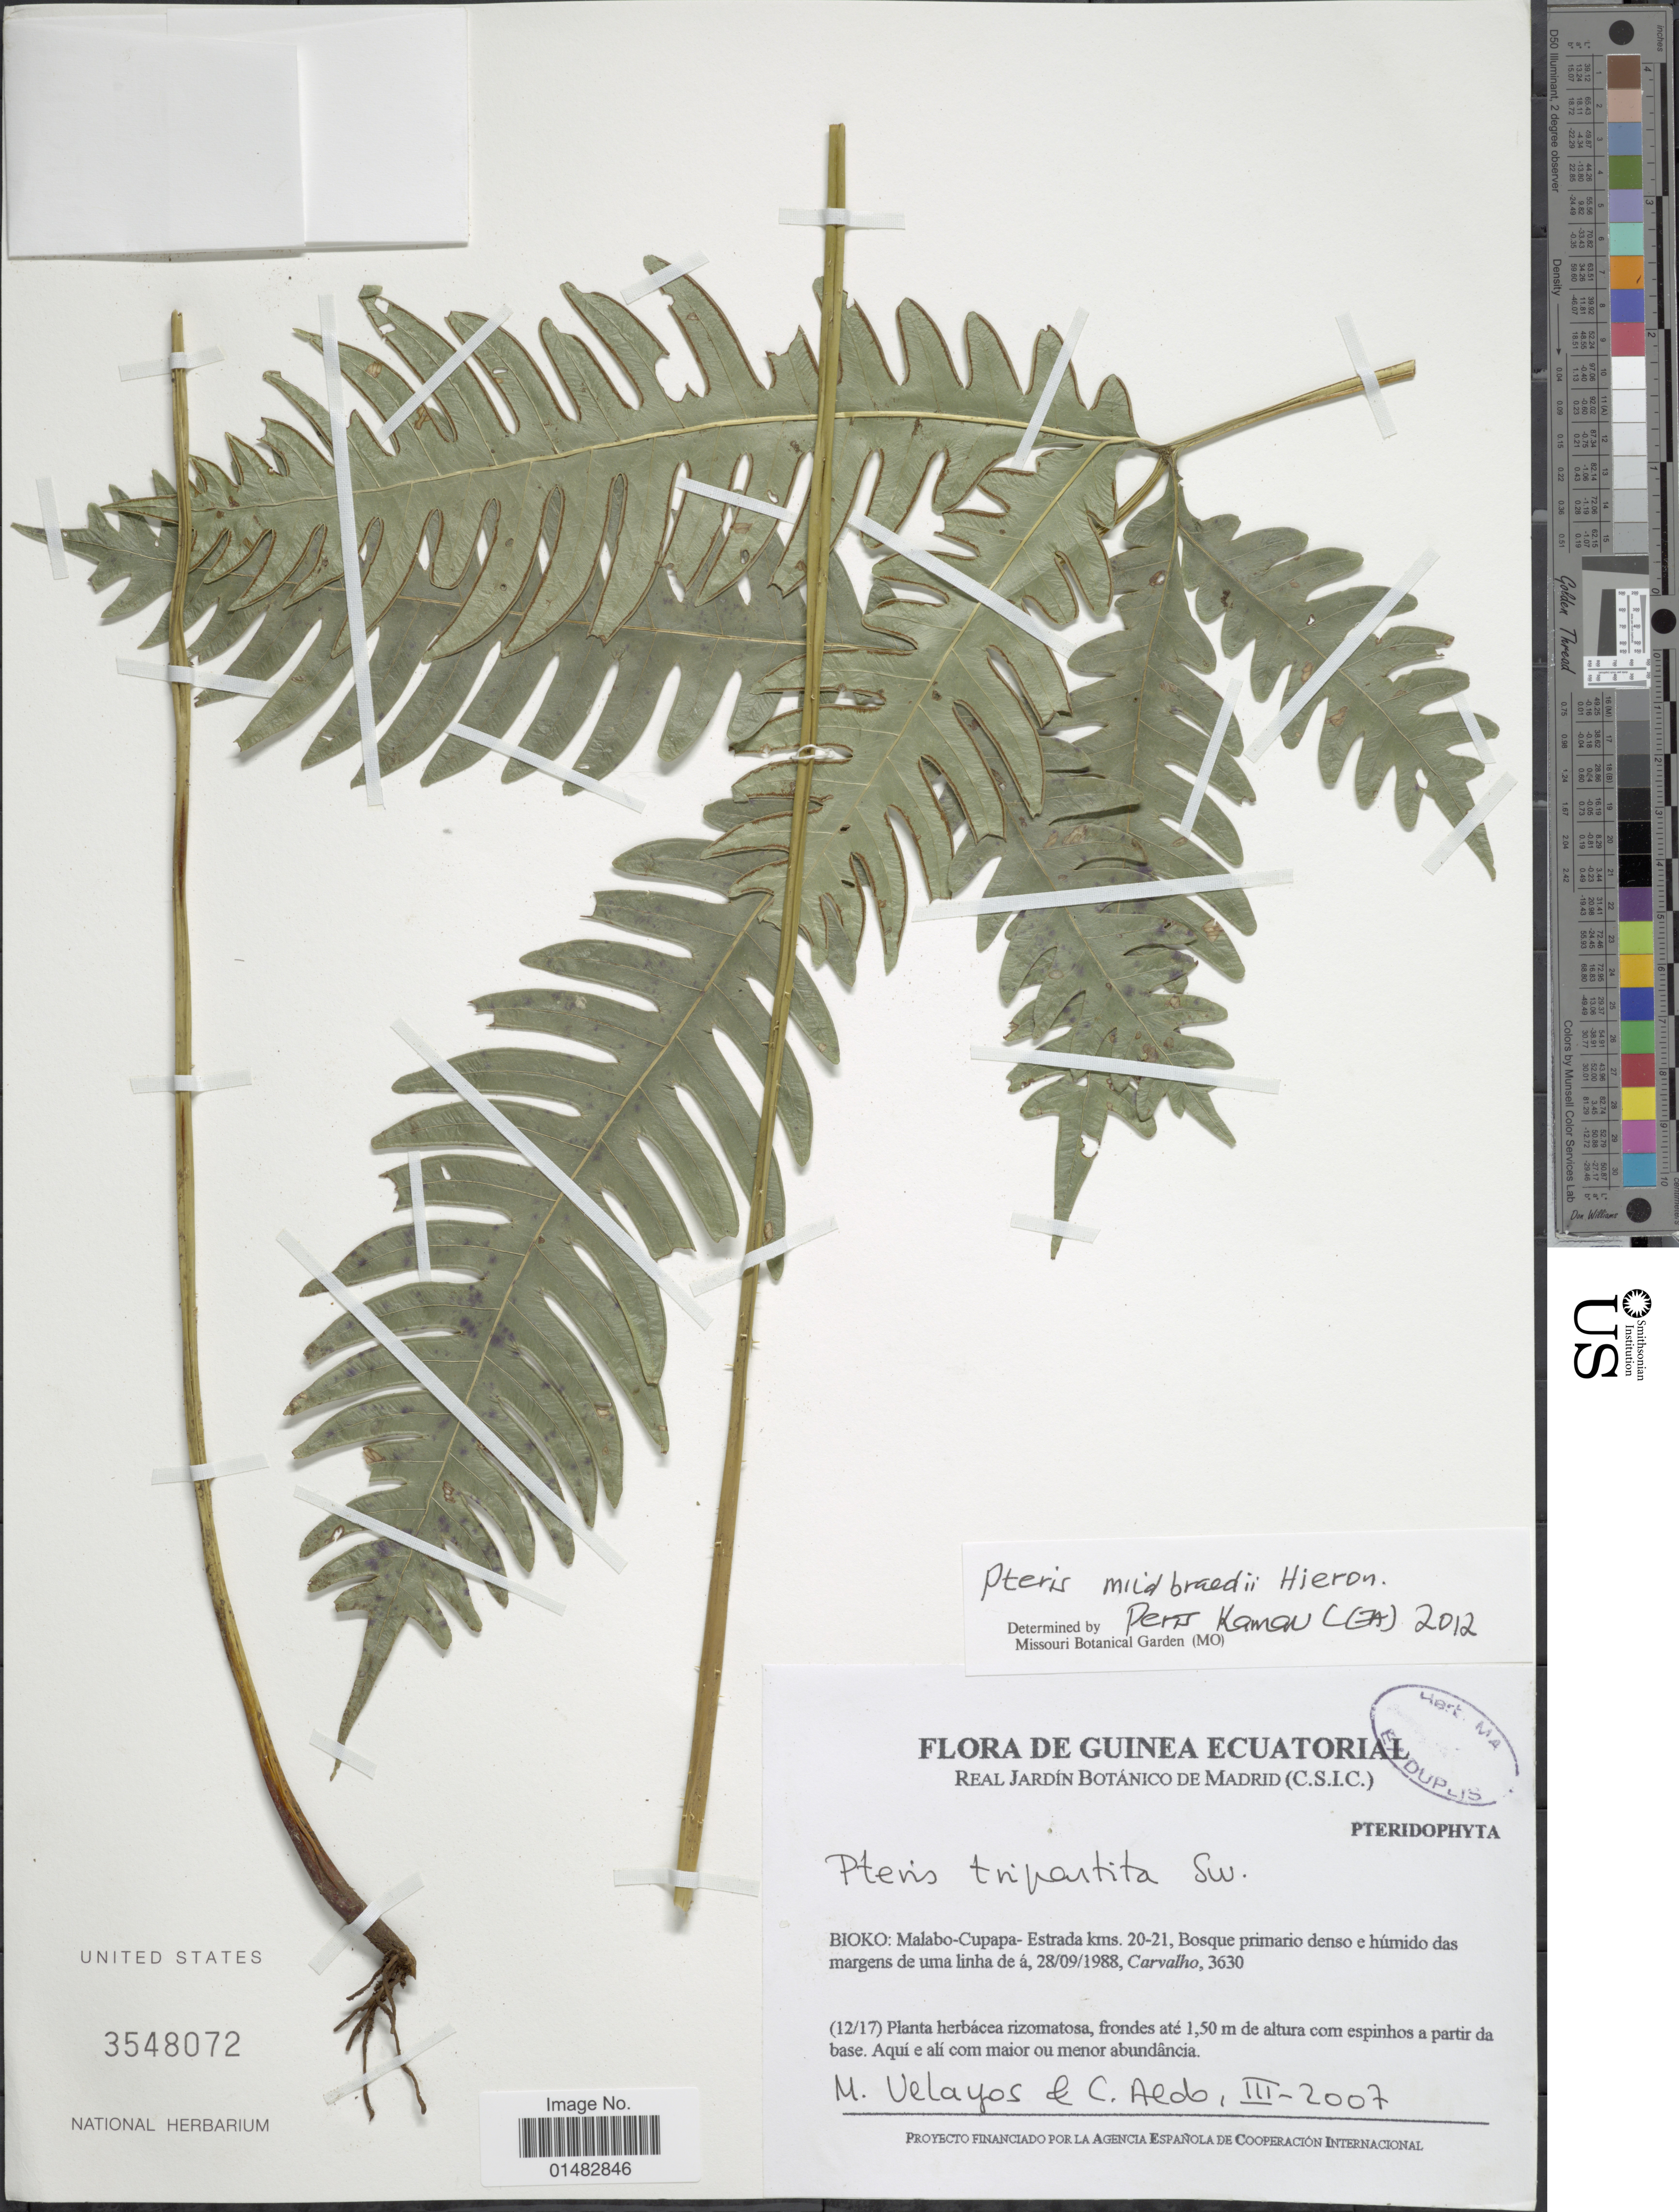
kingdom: Plantae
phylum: Tracheophyta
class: Polypodiopsida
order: Polypodiales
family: Pteridaceae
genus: Pteris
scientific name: Pteris mildbraedii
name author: Hieron.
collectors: Carvalho, --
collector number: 3630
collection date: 1988-09-28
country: Equatorial Guinea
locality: Guinea Ecuatorial, Bioko: Malabo-Cupapa-Estrada kms. 20-21, Bosque primario denso e humido das margens de uma linha de á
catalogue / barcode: US 3548072